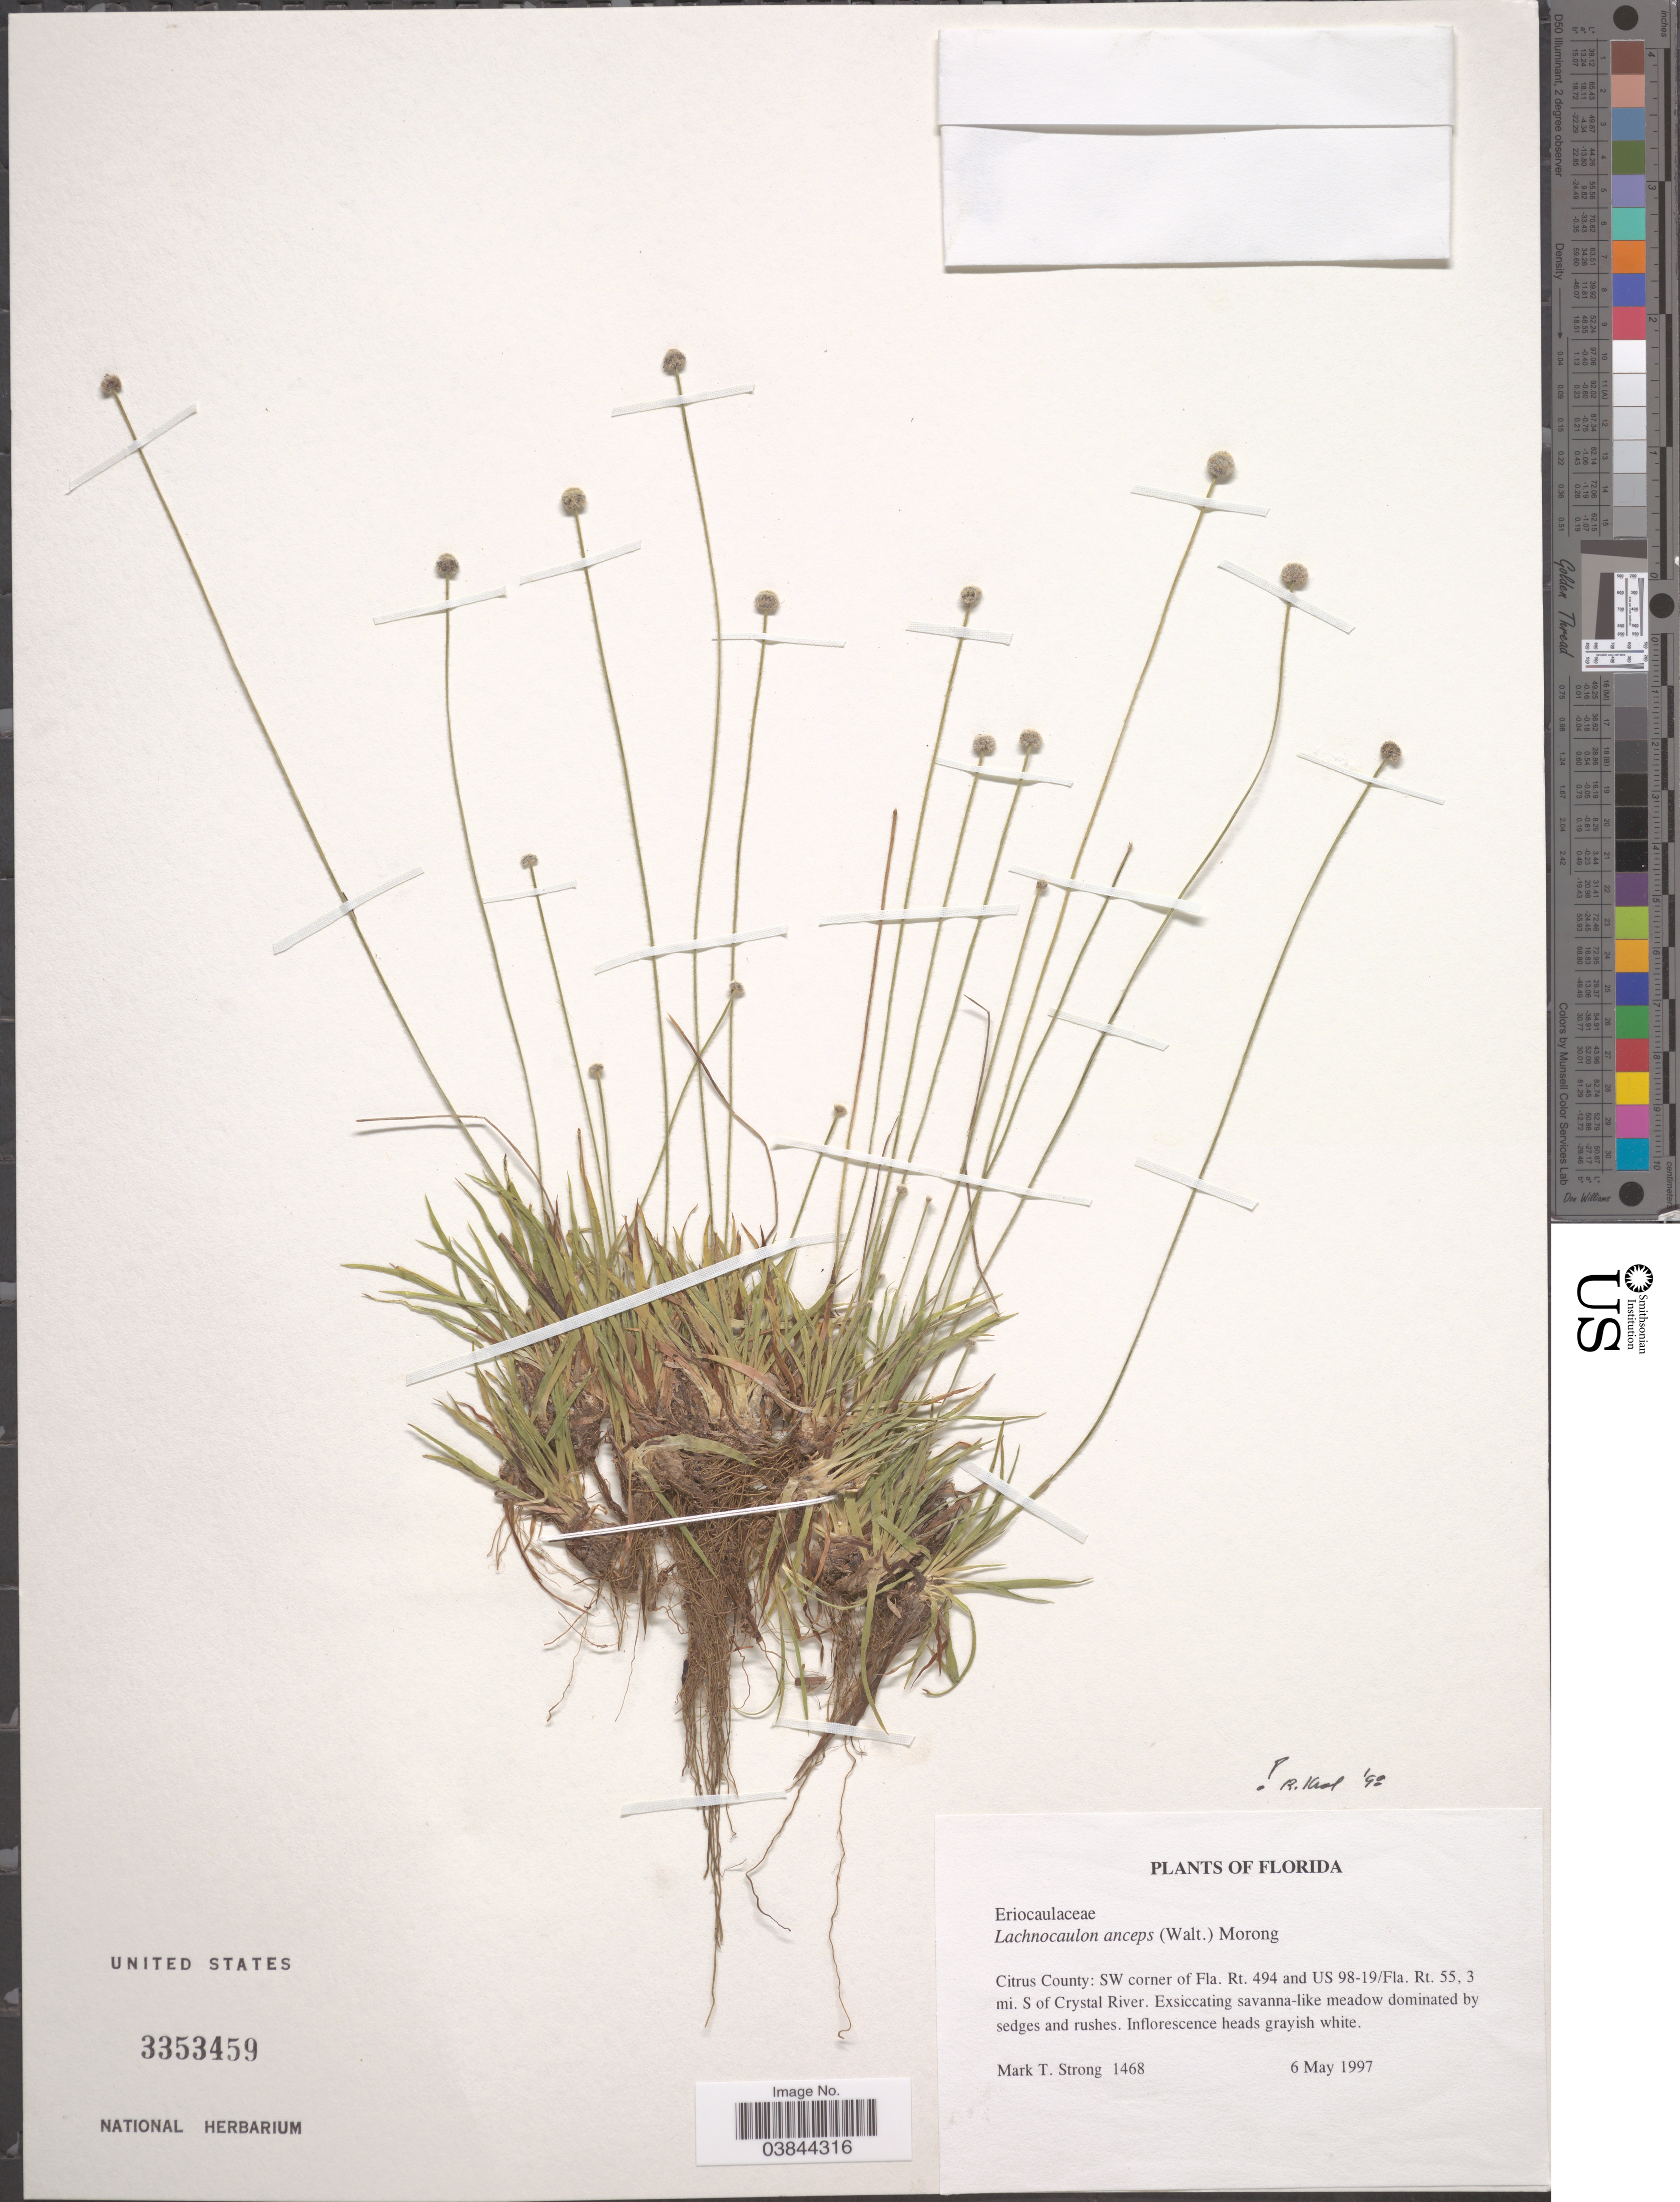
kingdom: Plantae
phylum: Tracheophyta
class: Liliopsida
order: Poales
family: Eriocaulaceae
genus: Lachnocaulon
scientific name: Lachnocaulon anceps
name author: (Walter) Morong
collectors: M. T. Strong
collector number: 1468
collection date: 1997-05-06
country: United States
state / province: Florida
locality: Citrus County: SW corner of Fla. Rt. 494 and US 98-19/ Fla. Rt. 55.3 mi. S of Crystal River.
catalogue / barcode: US 3353459